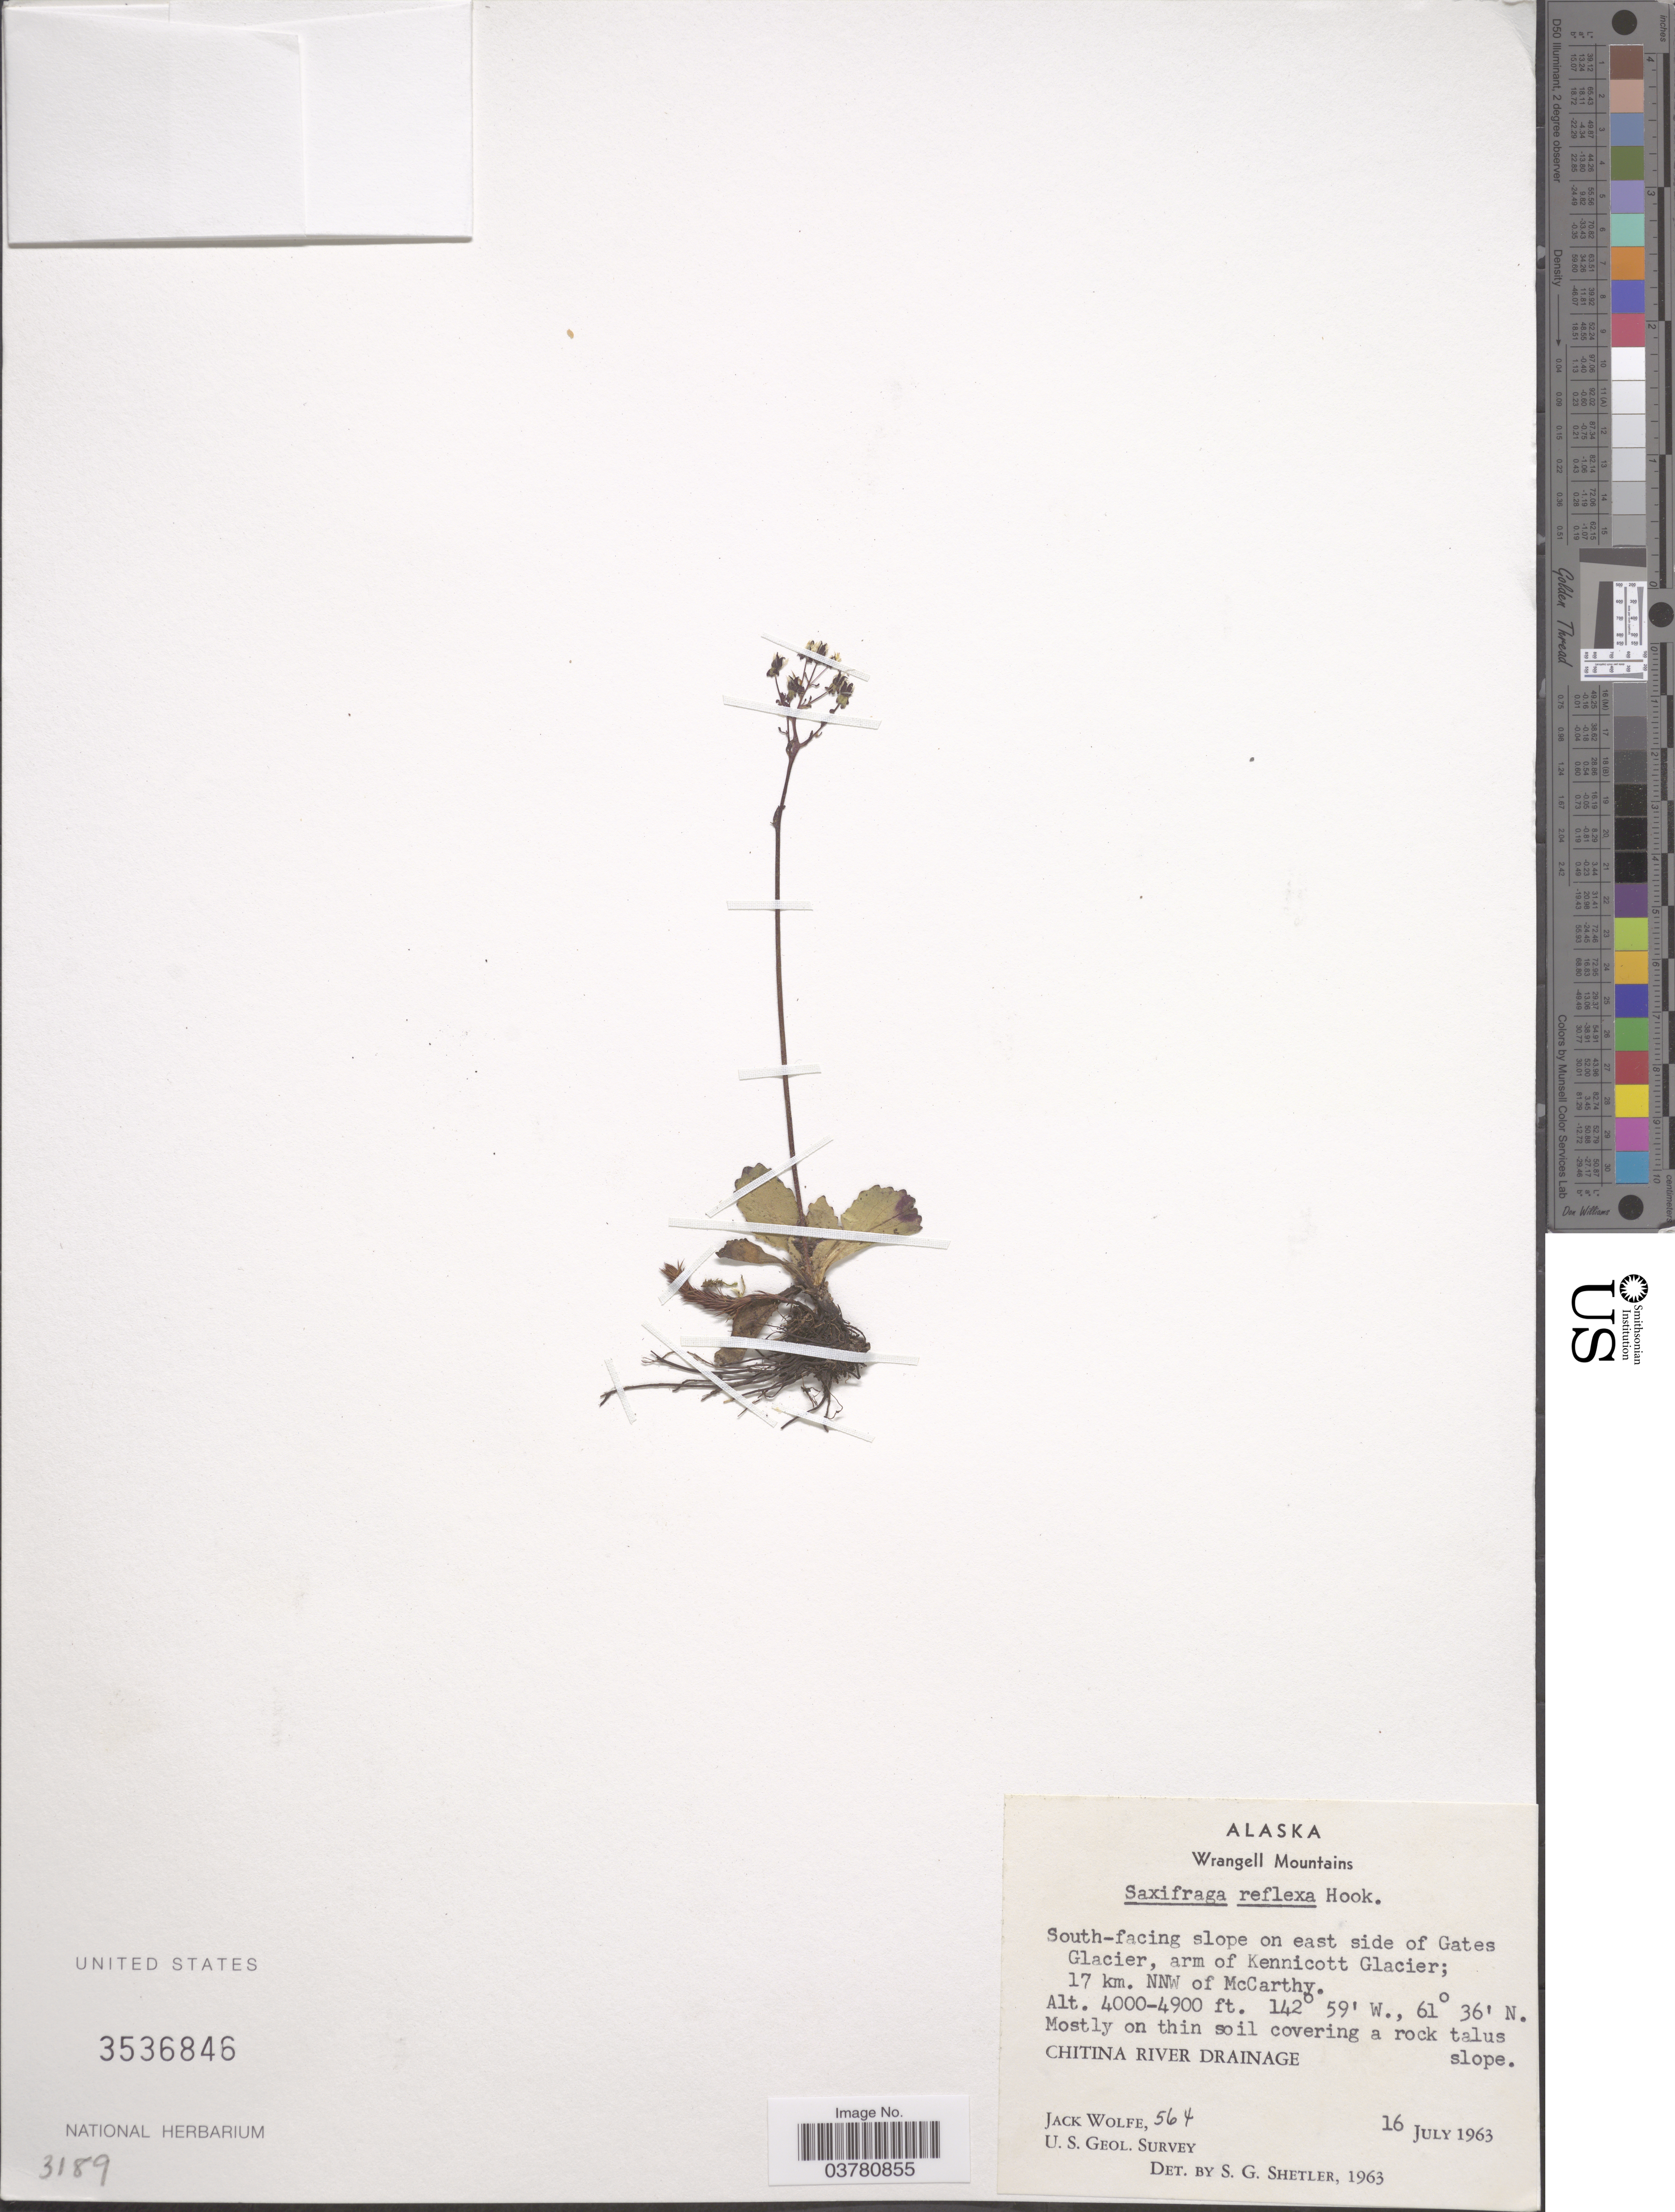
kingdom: Plantae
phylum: Tracheophyta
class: Magnoliopsida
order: Saxifragales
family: Saxifragaceae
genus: Micranthes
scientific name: Micranthes reflexa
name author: (Hook.) Small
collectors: J. Wolfe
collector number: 564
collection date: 1963-07-16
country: United States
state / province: Alaska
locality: Wrangell Mountains. South-facing slope on east side of Gates Glacier, arm of Kennicott Glacier; 17 km. NNW of McCarthy. Mostly on thin soil covering a rock talus slope. Chitina River Drainage. U.S. Geol. Survey.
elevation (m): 1219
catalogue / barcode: US 3536846